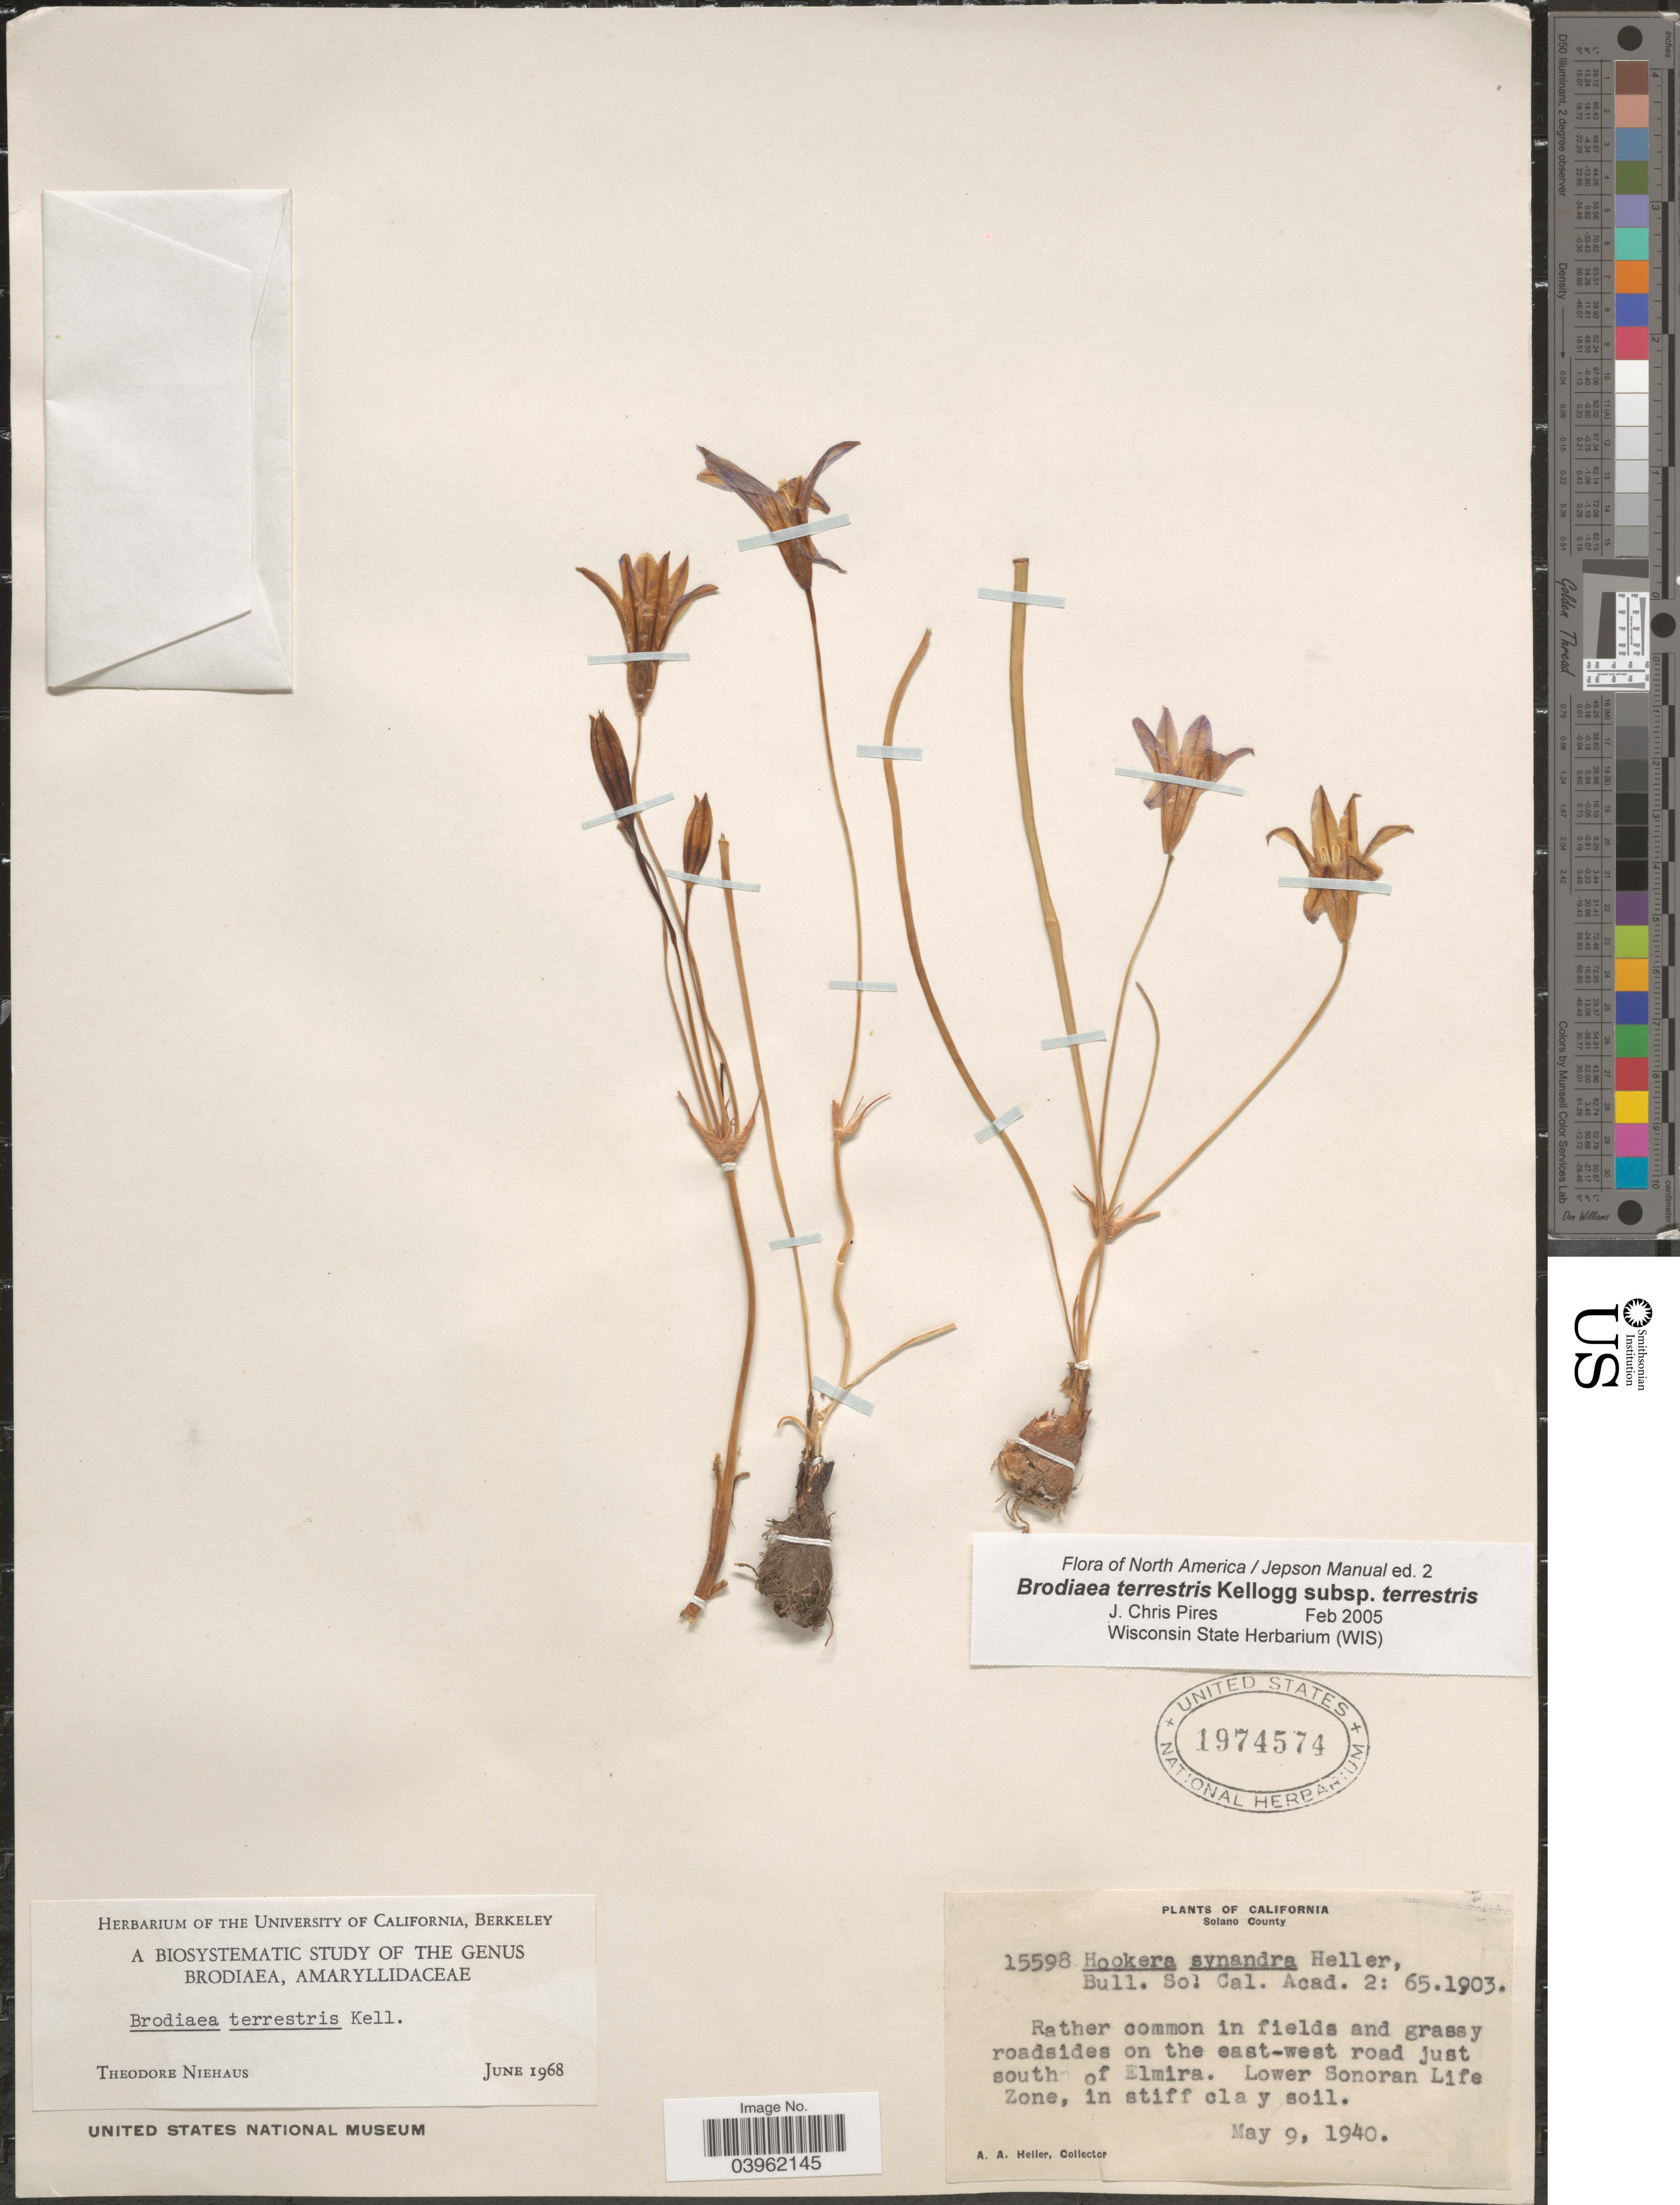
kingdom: Plantae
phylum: Tracheophyta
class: Liliopsida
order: Asparagales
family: Asparagaceae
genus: Brodiaea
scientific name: Brodiaea terrestris subsp. terrestris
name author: Kellogg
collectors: A. A. Heller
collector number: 15598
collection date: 1940-05-09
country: United States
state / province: California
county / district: Solano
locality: Solano County. Roadsides on the east-west road just south of Elmira. Lower Sonoran Life Zone.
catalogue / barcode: US 1974574